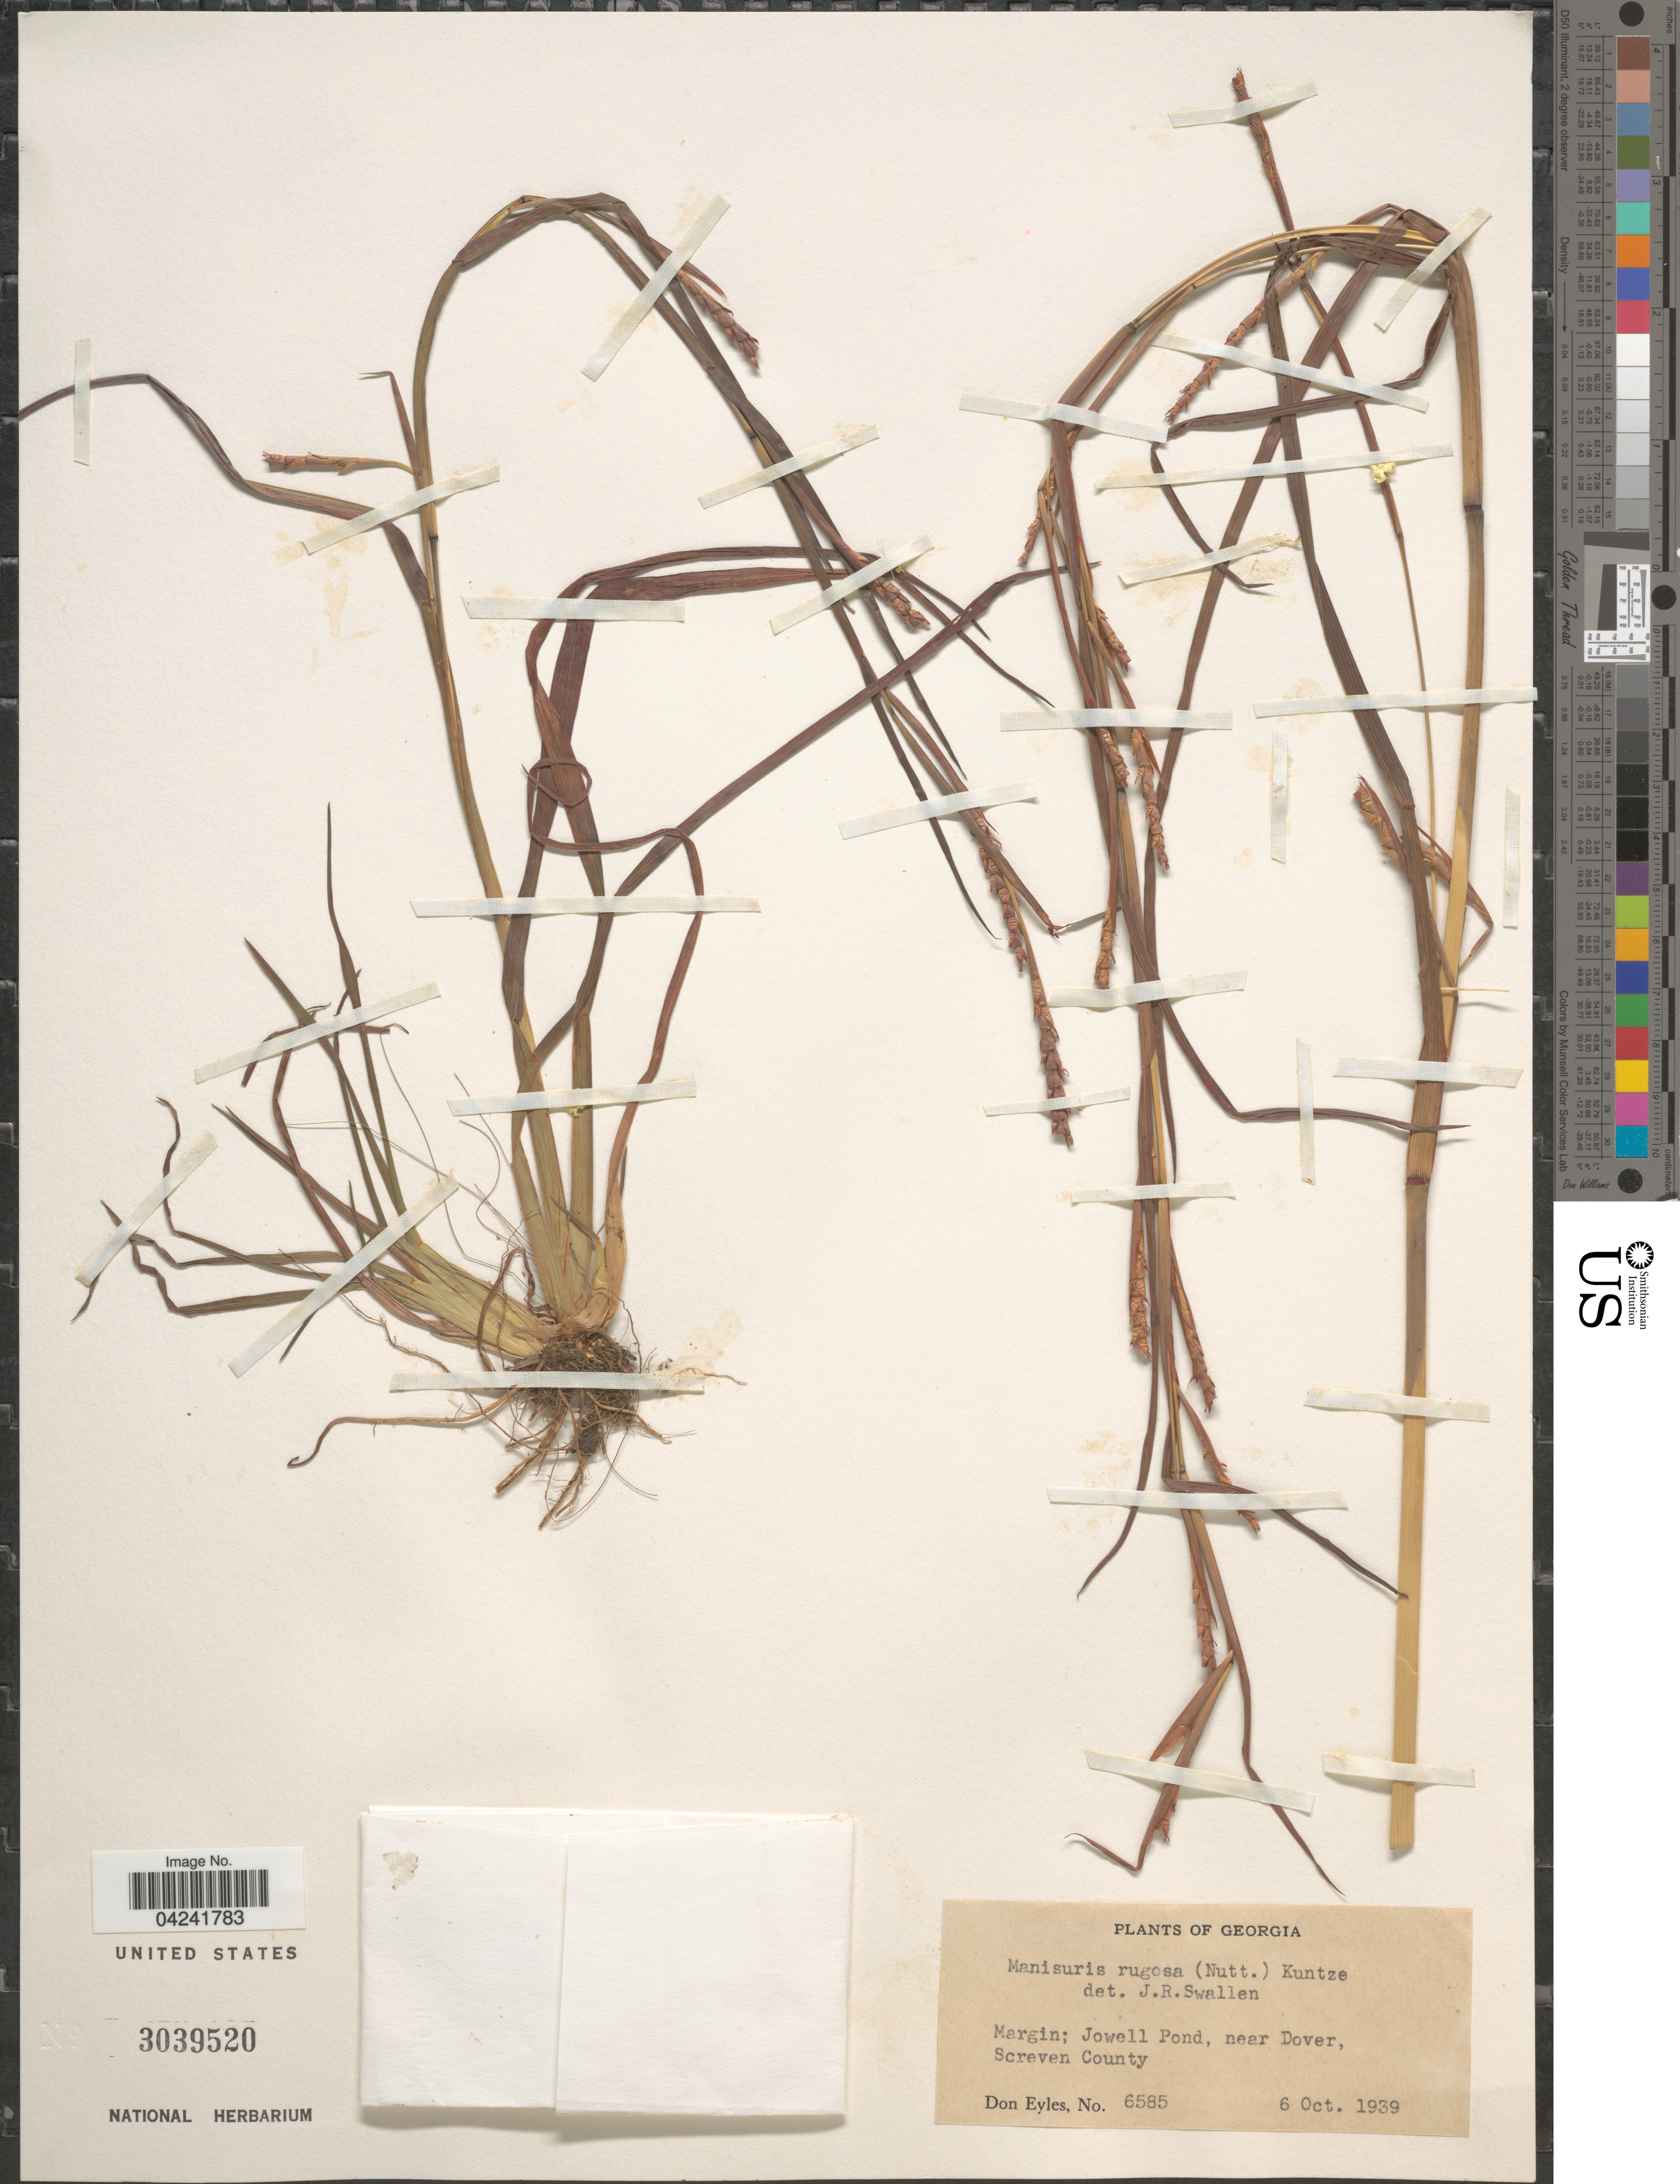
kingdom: Plantae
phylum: Tracheophyta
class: Liliopsida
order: Poales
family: Poaceae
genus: Mnesithea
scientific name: Mnesithea rugosa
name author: (Nutt.) de Koning & Sosef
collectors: D. Eyles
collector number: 6585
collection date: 1939-10-06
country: United States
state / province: Georgia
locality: Margin: Jowell Pond, near Dover, Screven County.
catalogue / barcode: US 3039520